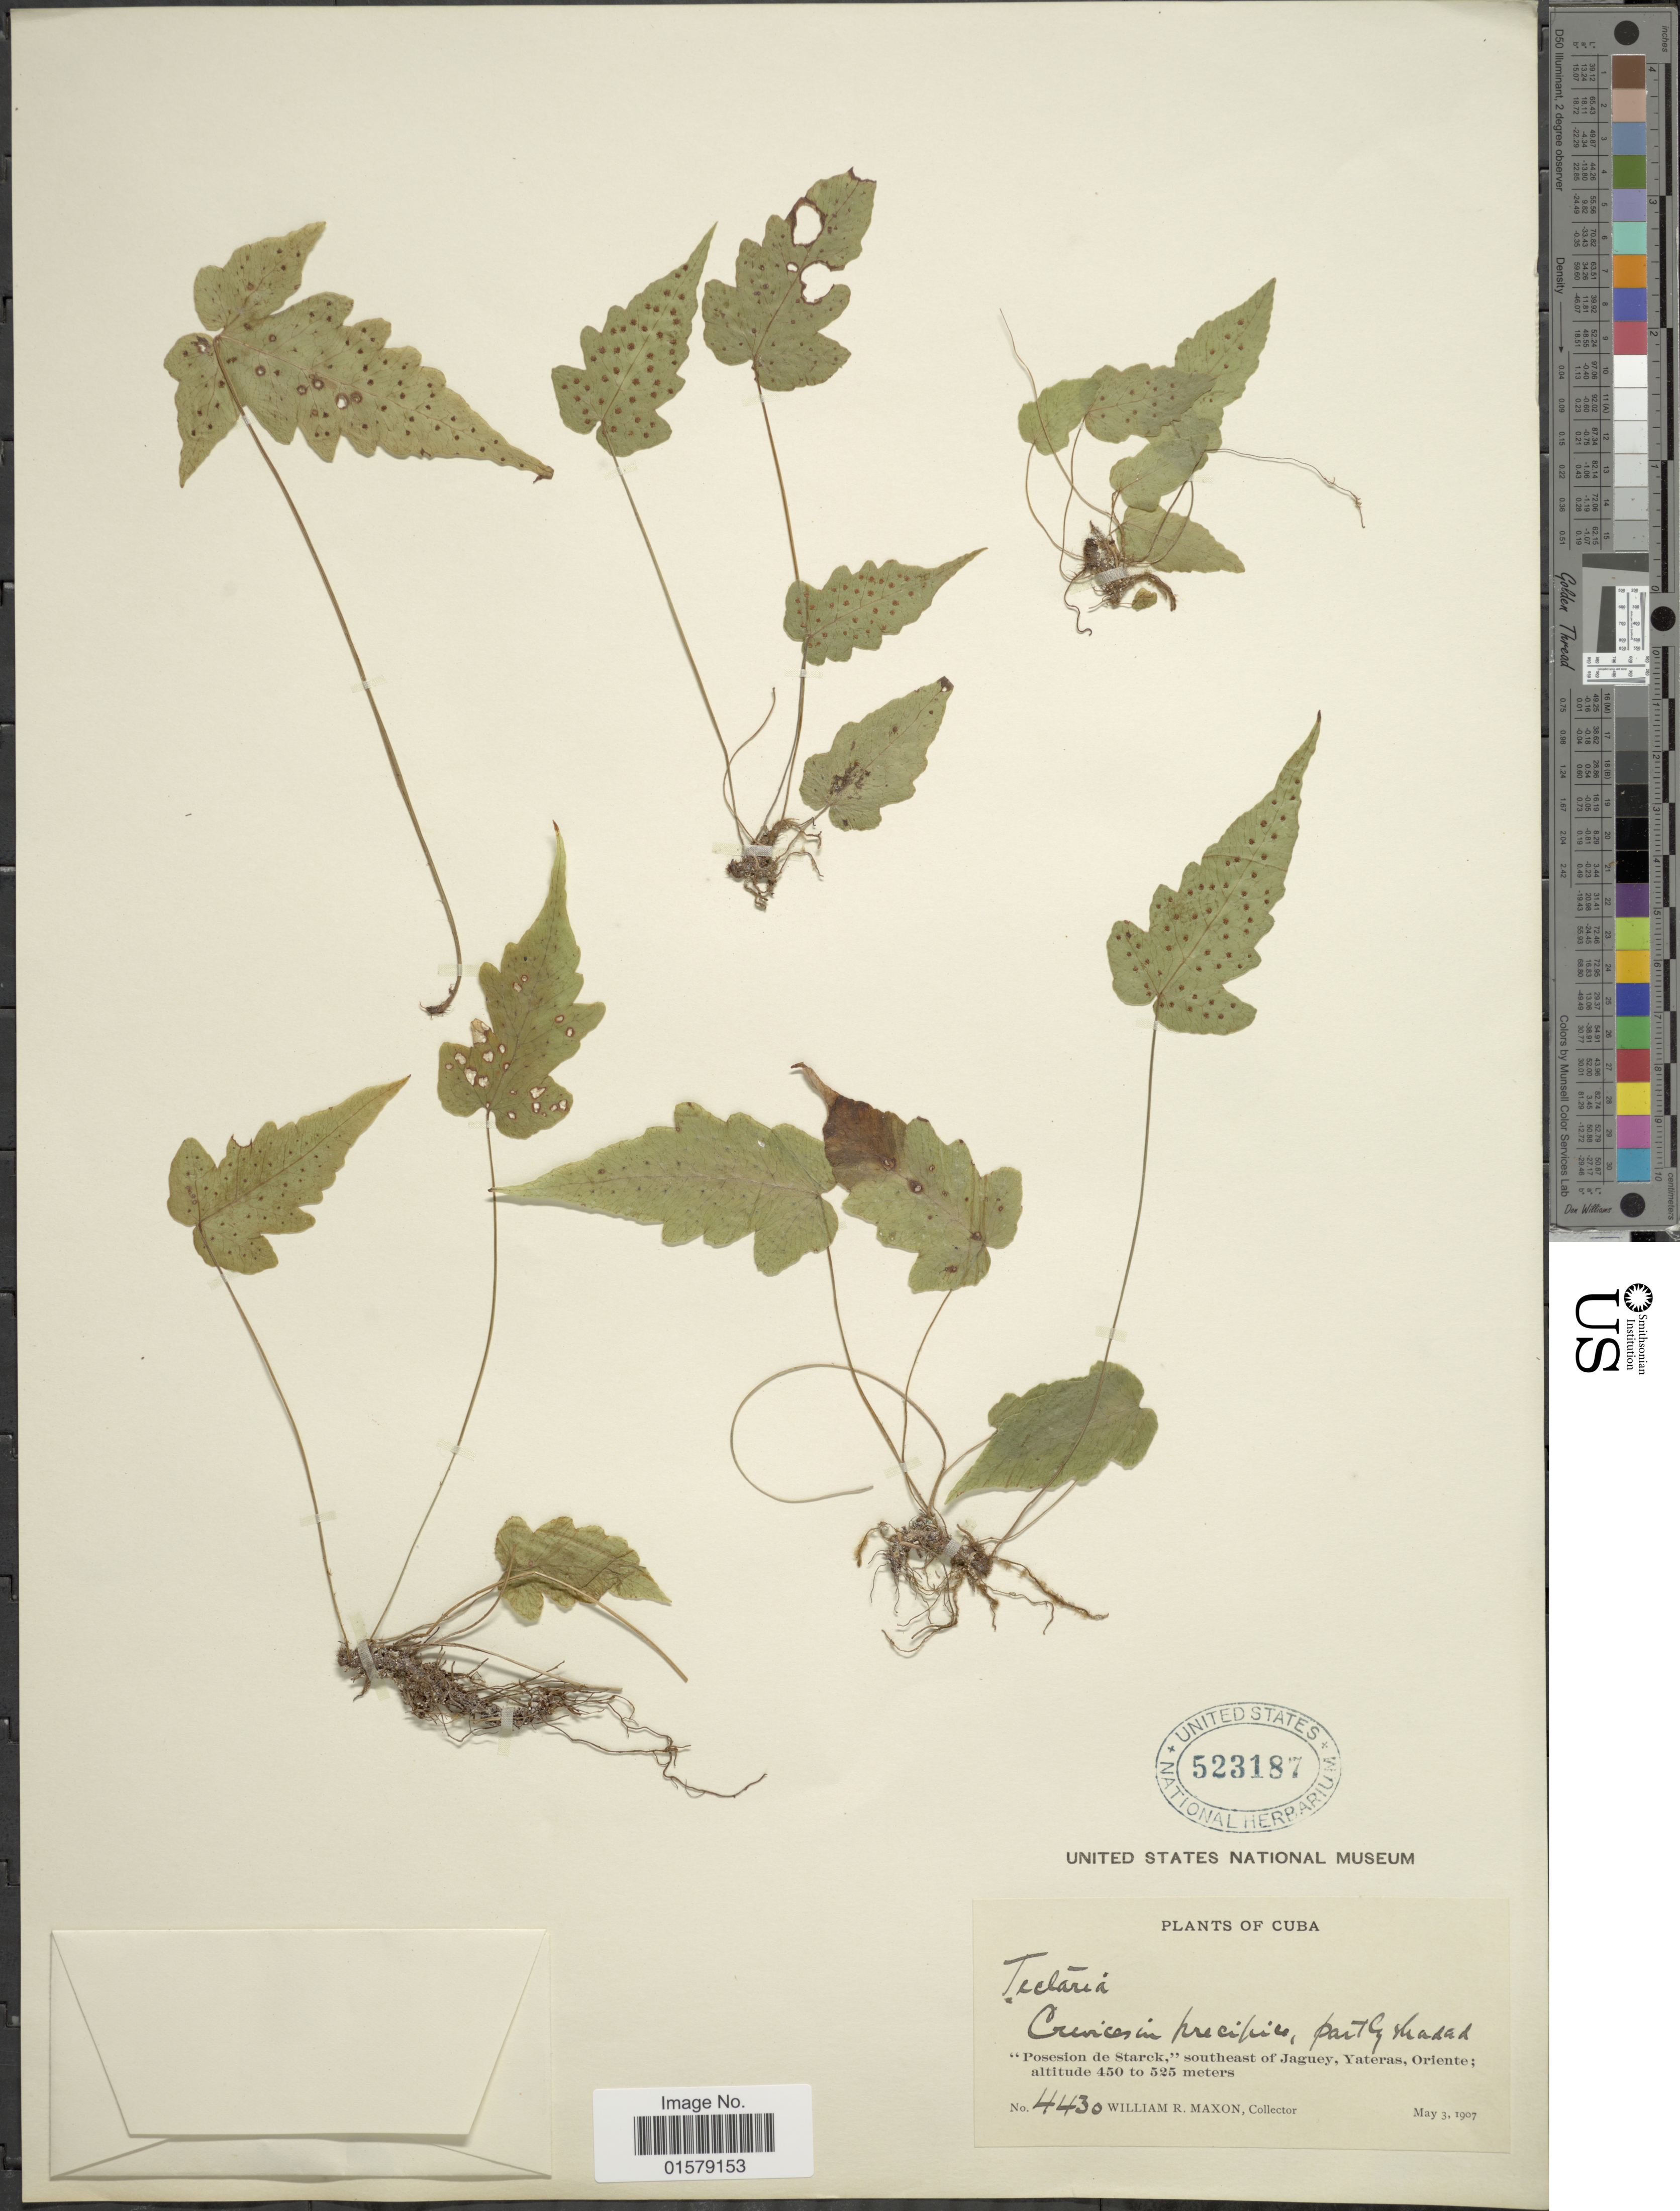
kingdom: Plantae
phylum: Tracheophyta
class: Polypodiopsida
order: Polypodiales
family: Tectariaceae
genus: Tectaria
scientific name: Tectaria fimbriata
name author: (Willd.) Lourteig & Proctor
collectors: W. R. Maxon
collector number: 4430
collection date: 1907-05-03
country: Cuba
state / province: Oriente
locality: Posesion de Starck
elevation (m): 450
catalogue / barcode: US 523187